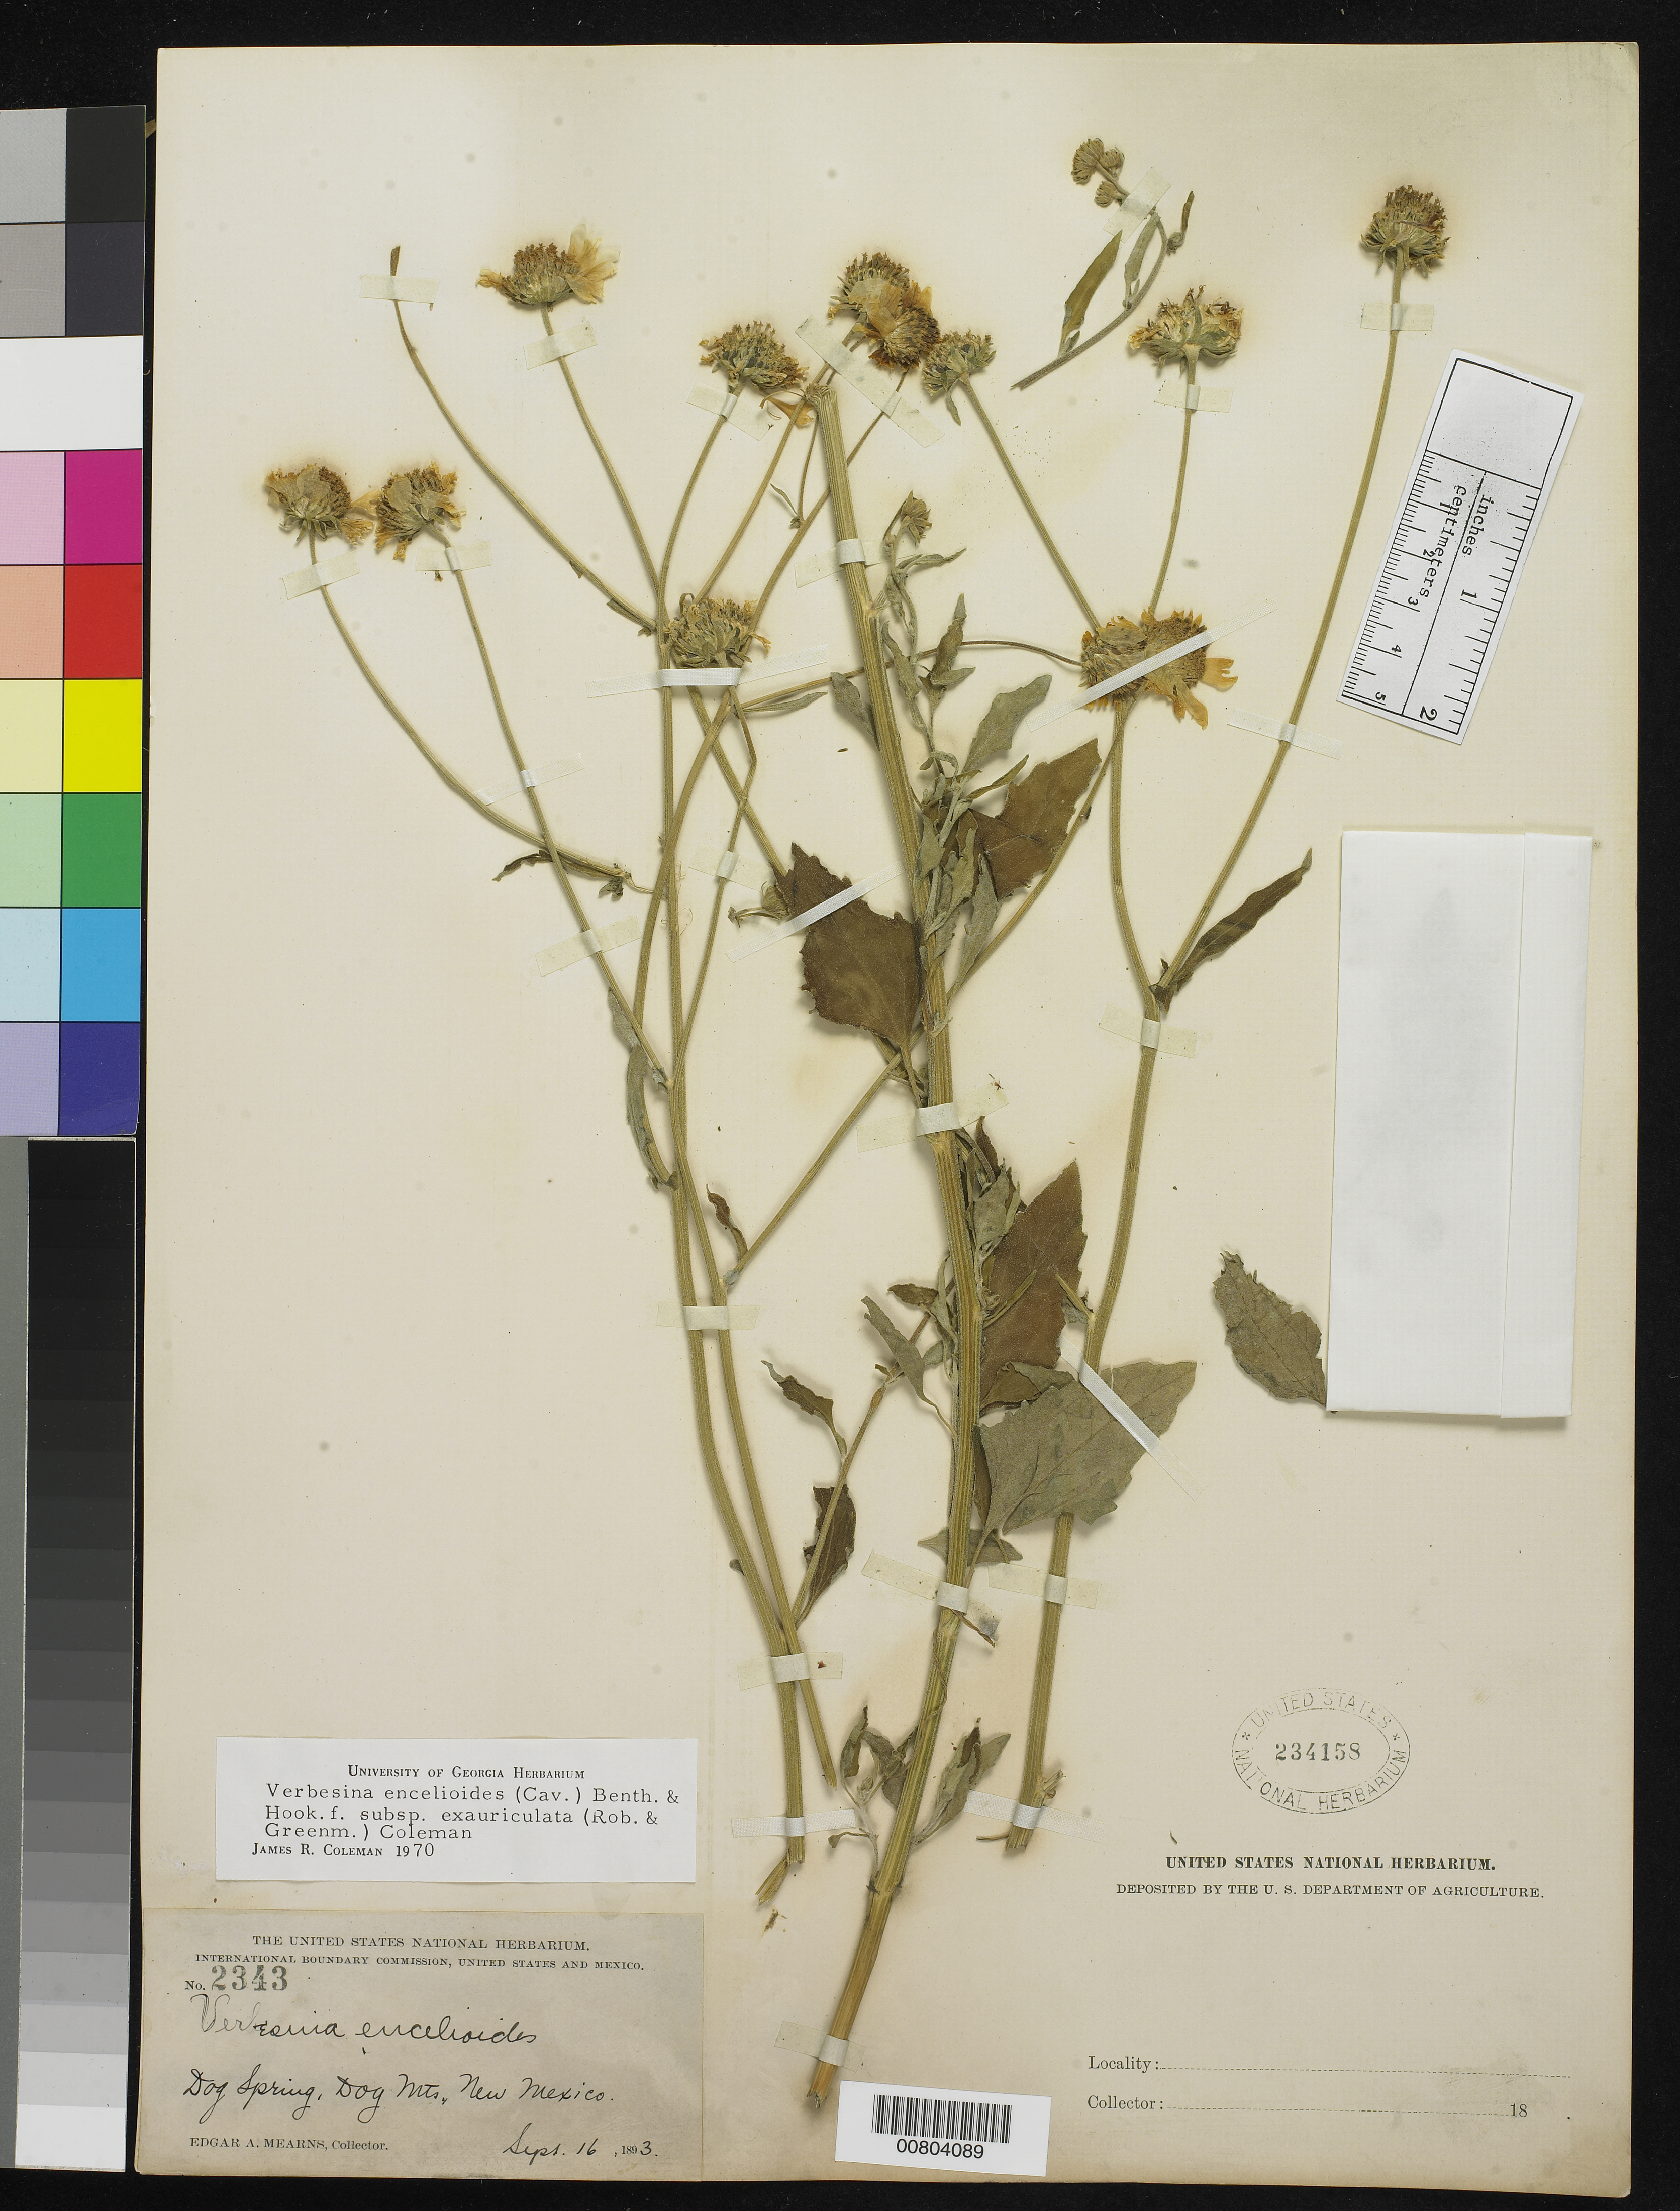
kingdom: Plantae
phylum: Tracheophyta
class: Magnoliopsida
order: Asterales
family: Asteraceae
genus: Verbesina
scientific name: Verbesina encelioides var. cana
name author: (B.L. Rob.) Greenm.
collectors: E. A. Mearns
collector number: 2343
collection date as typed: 16 Sep 1893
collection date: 1893-09-16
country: United States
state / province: New Mexico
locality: Dog Spring, Dog Mts., New Mexico.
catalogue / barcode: US 234158